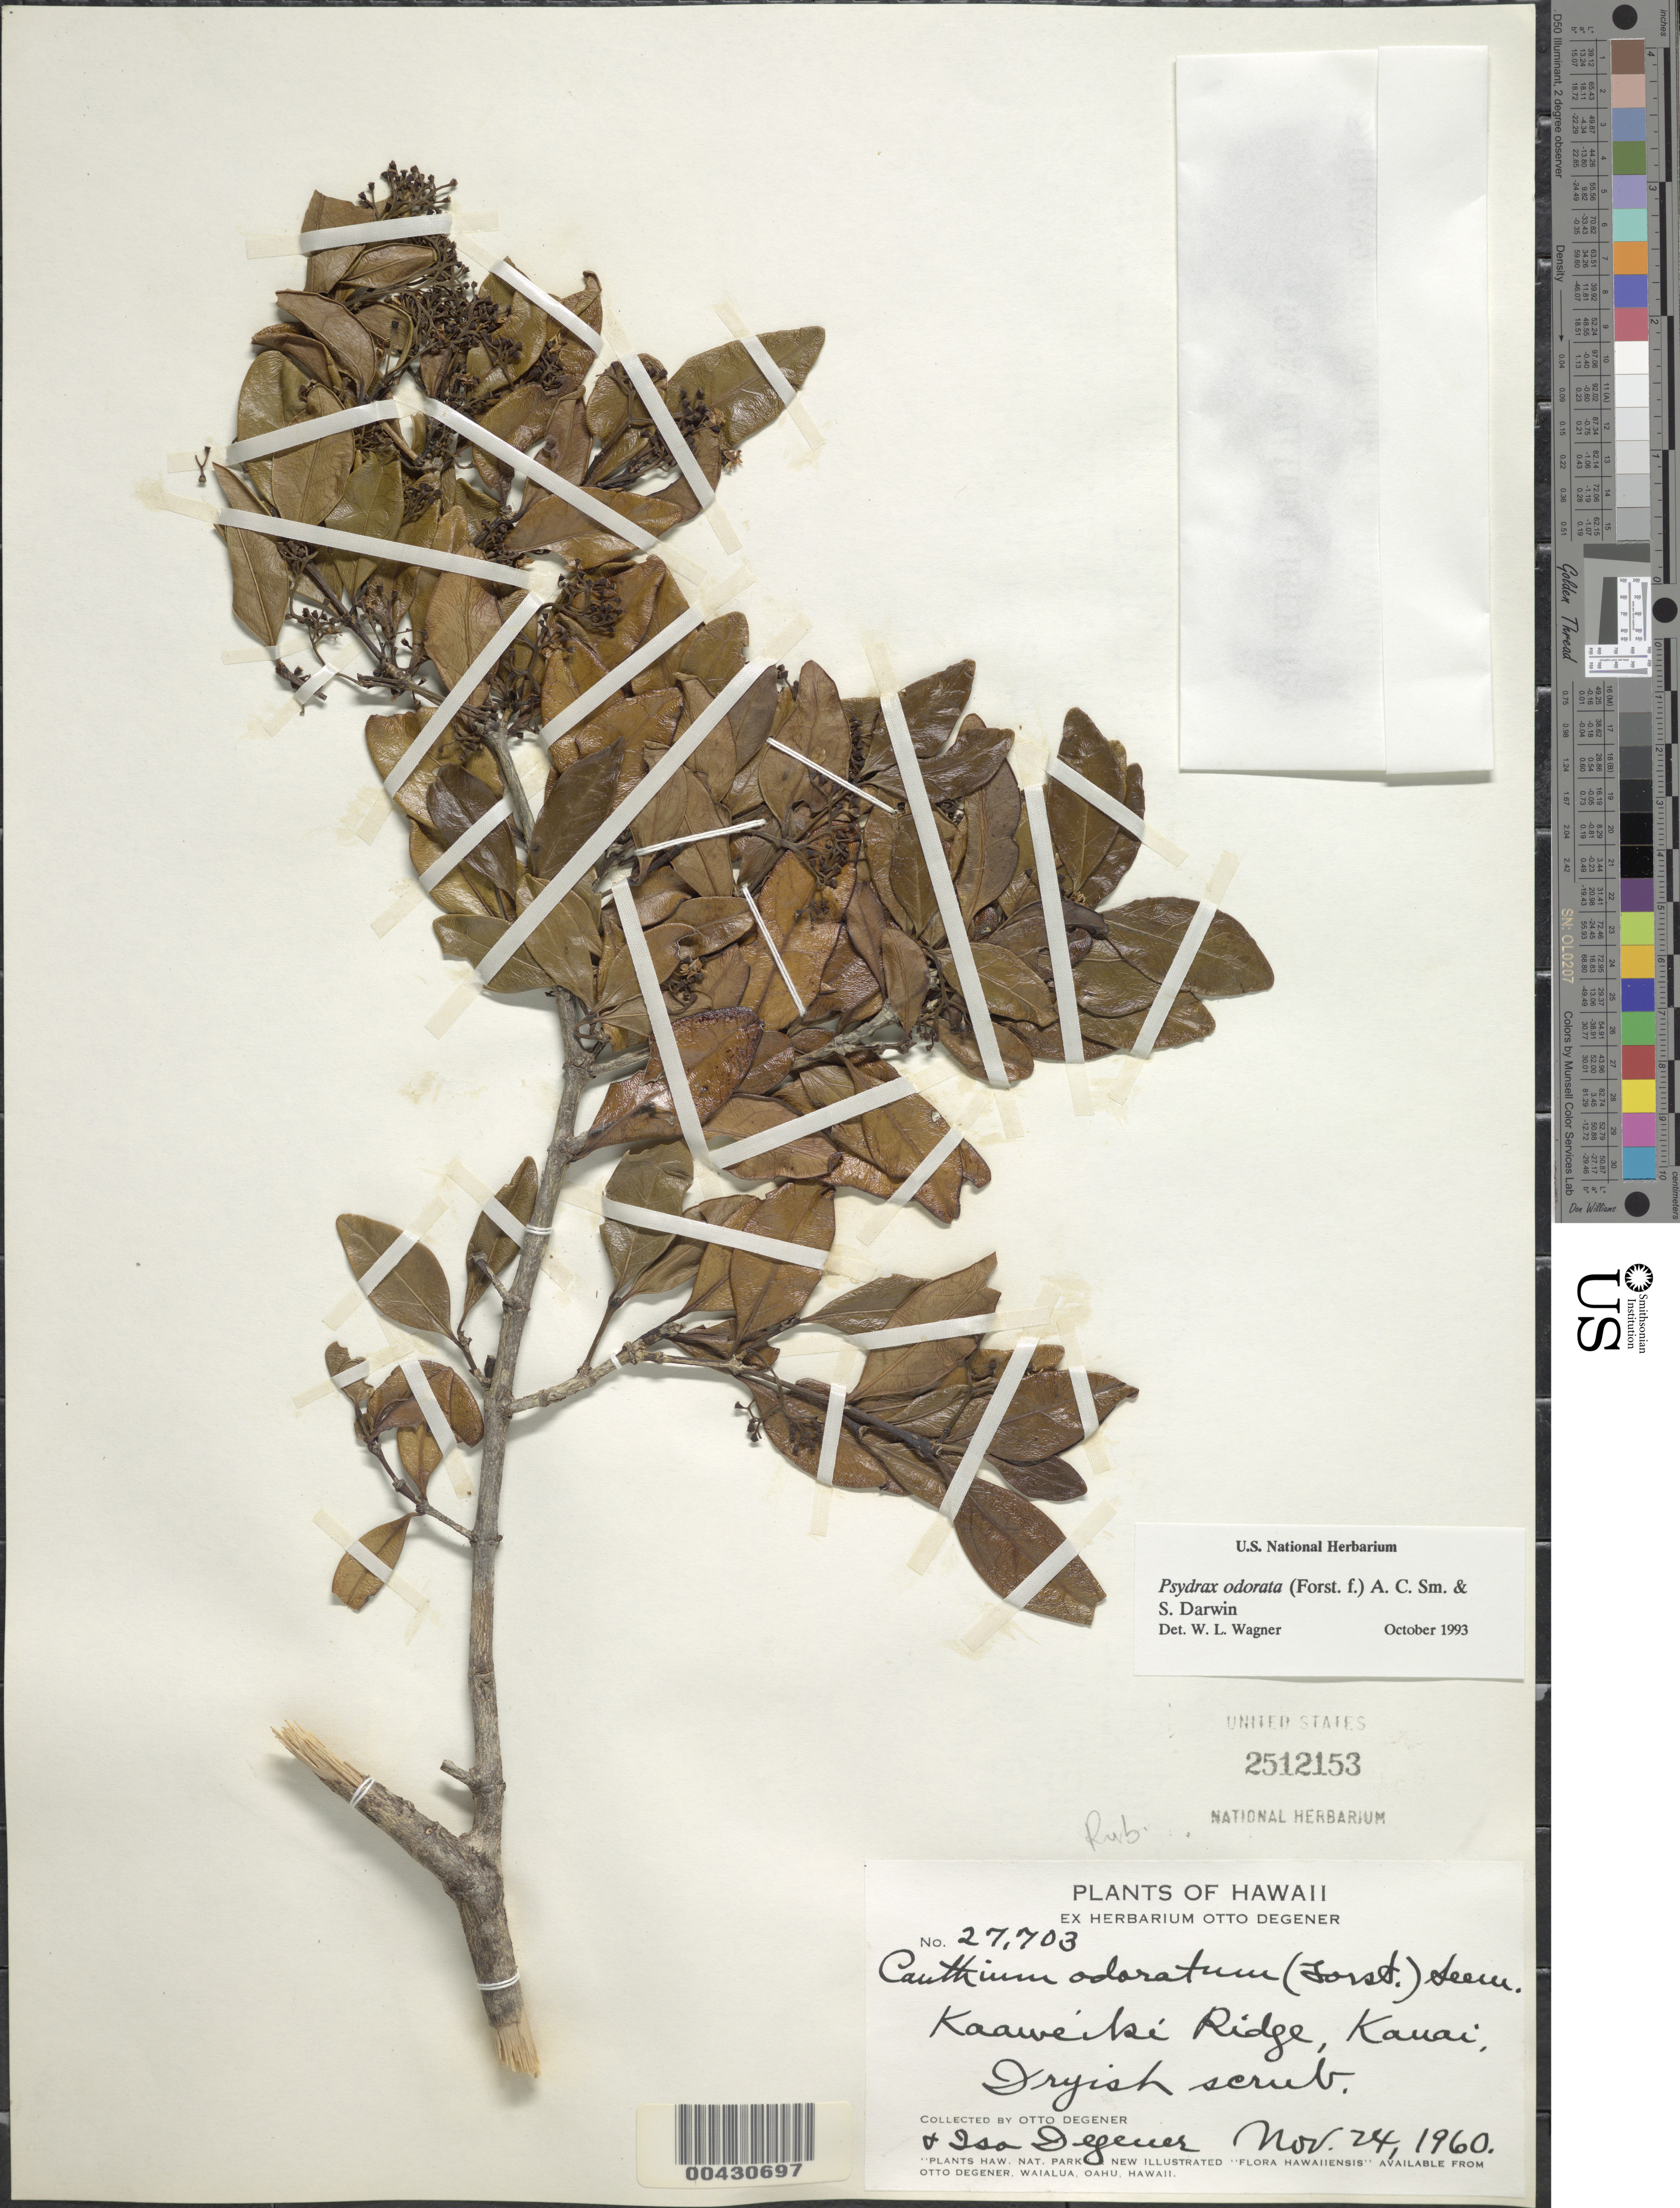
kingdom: Plantae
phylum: Tracheophyta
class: Magnoliopsida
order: Gentianales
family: Rubiaceae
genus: Psydrax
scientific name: Psydrax odorata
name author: (G. Forst.) A.C. Sm. & S.P. Darwin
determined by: Wagner, W. L., (BOT), Smithsonian Institution - National Museum of Natural History (UNITED STATES)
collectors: O. Degener & I. Degener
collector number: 27703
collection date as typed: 24 Nov 1960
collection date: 1960-11-24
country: United States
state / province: Hawaii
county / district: Kauai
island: Kaua'i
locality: Kaaweiki Ridge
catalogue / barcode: US 2512153